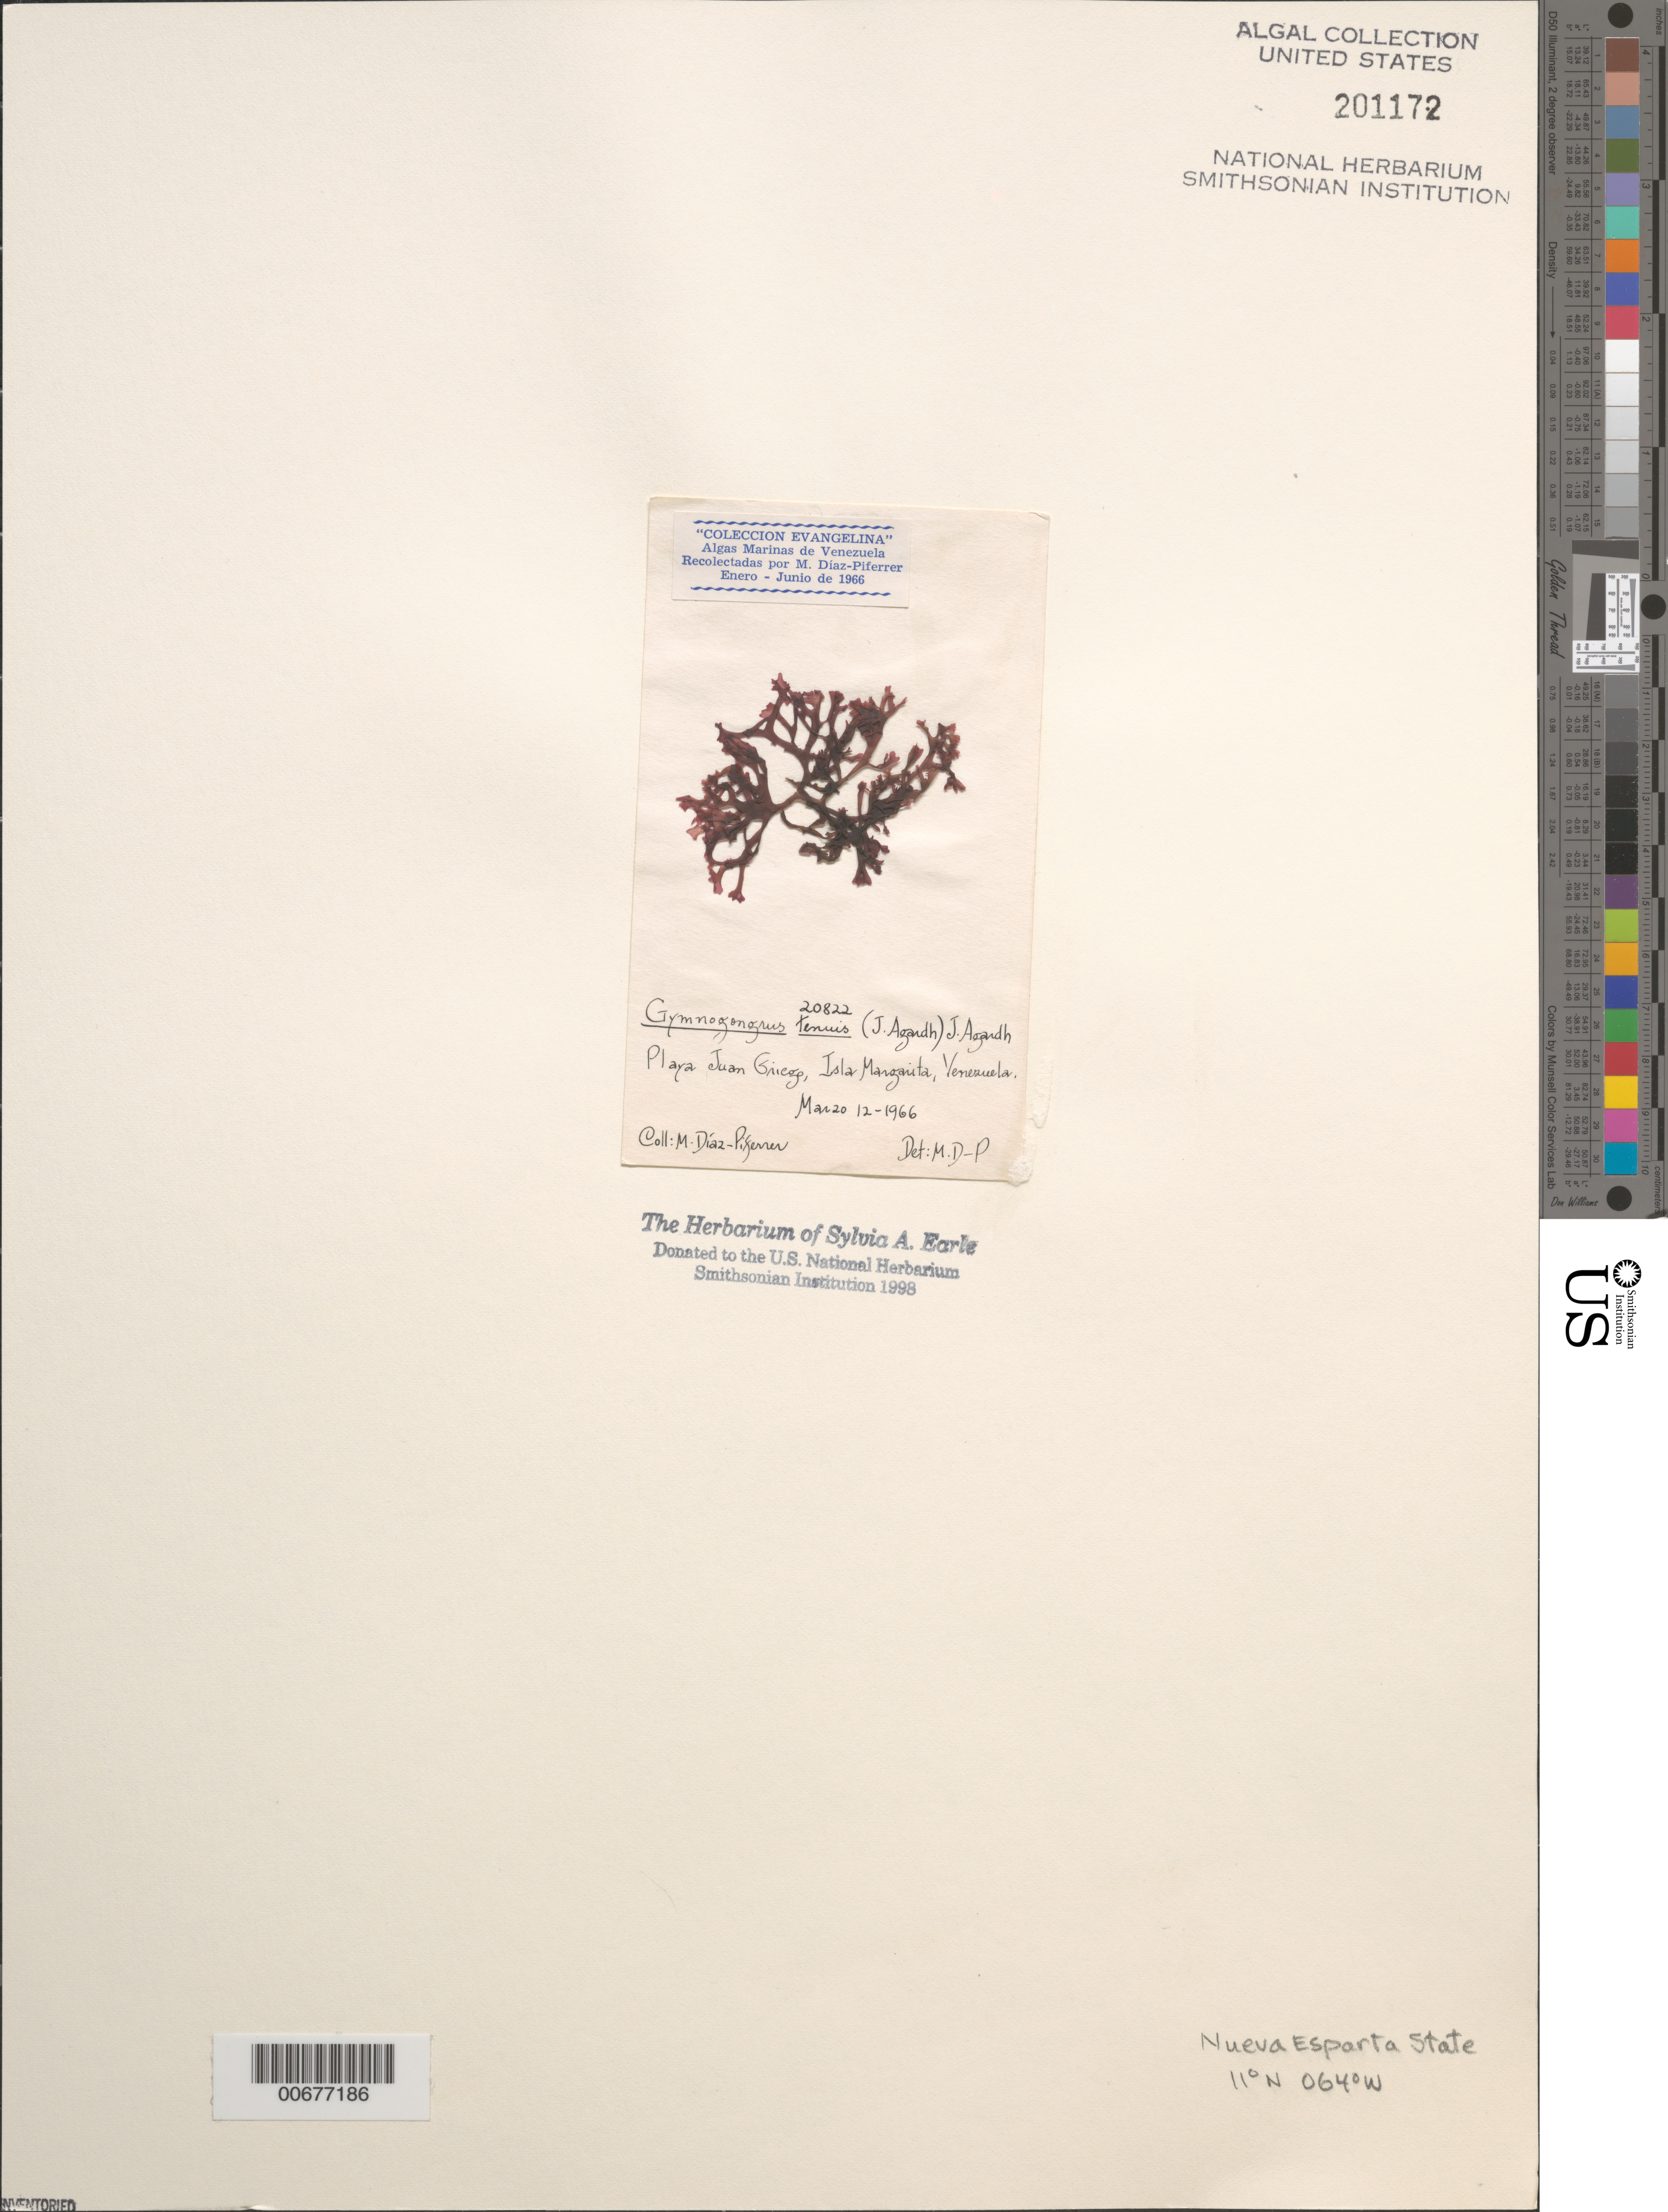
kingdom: Plantae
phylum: Rhodophyta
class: Florideophyceae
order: Gigartinales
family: Phyllophoraceae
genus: Gymnogongrus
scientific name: Gymnogongrus tenuis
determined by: Diaz-Piferrer, M.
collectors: M. Diaz-Piferrer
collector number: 20822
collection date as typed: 12 Mar 1966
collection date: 1966-03-12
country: Venezuela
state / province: Nueva Esparta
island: Margarita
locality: Playa Juan Griego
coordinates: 11 N, 64 W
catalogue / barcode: US 201172